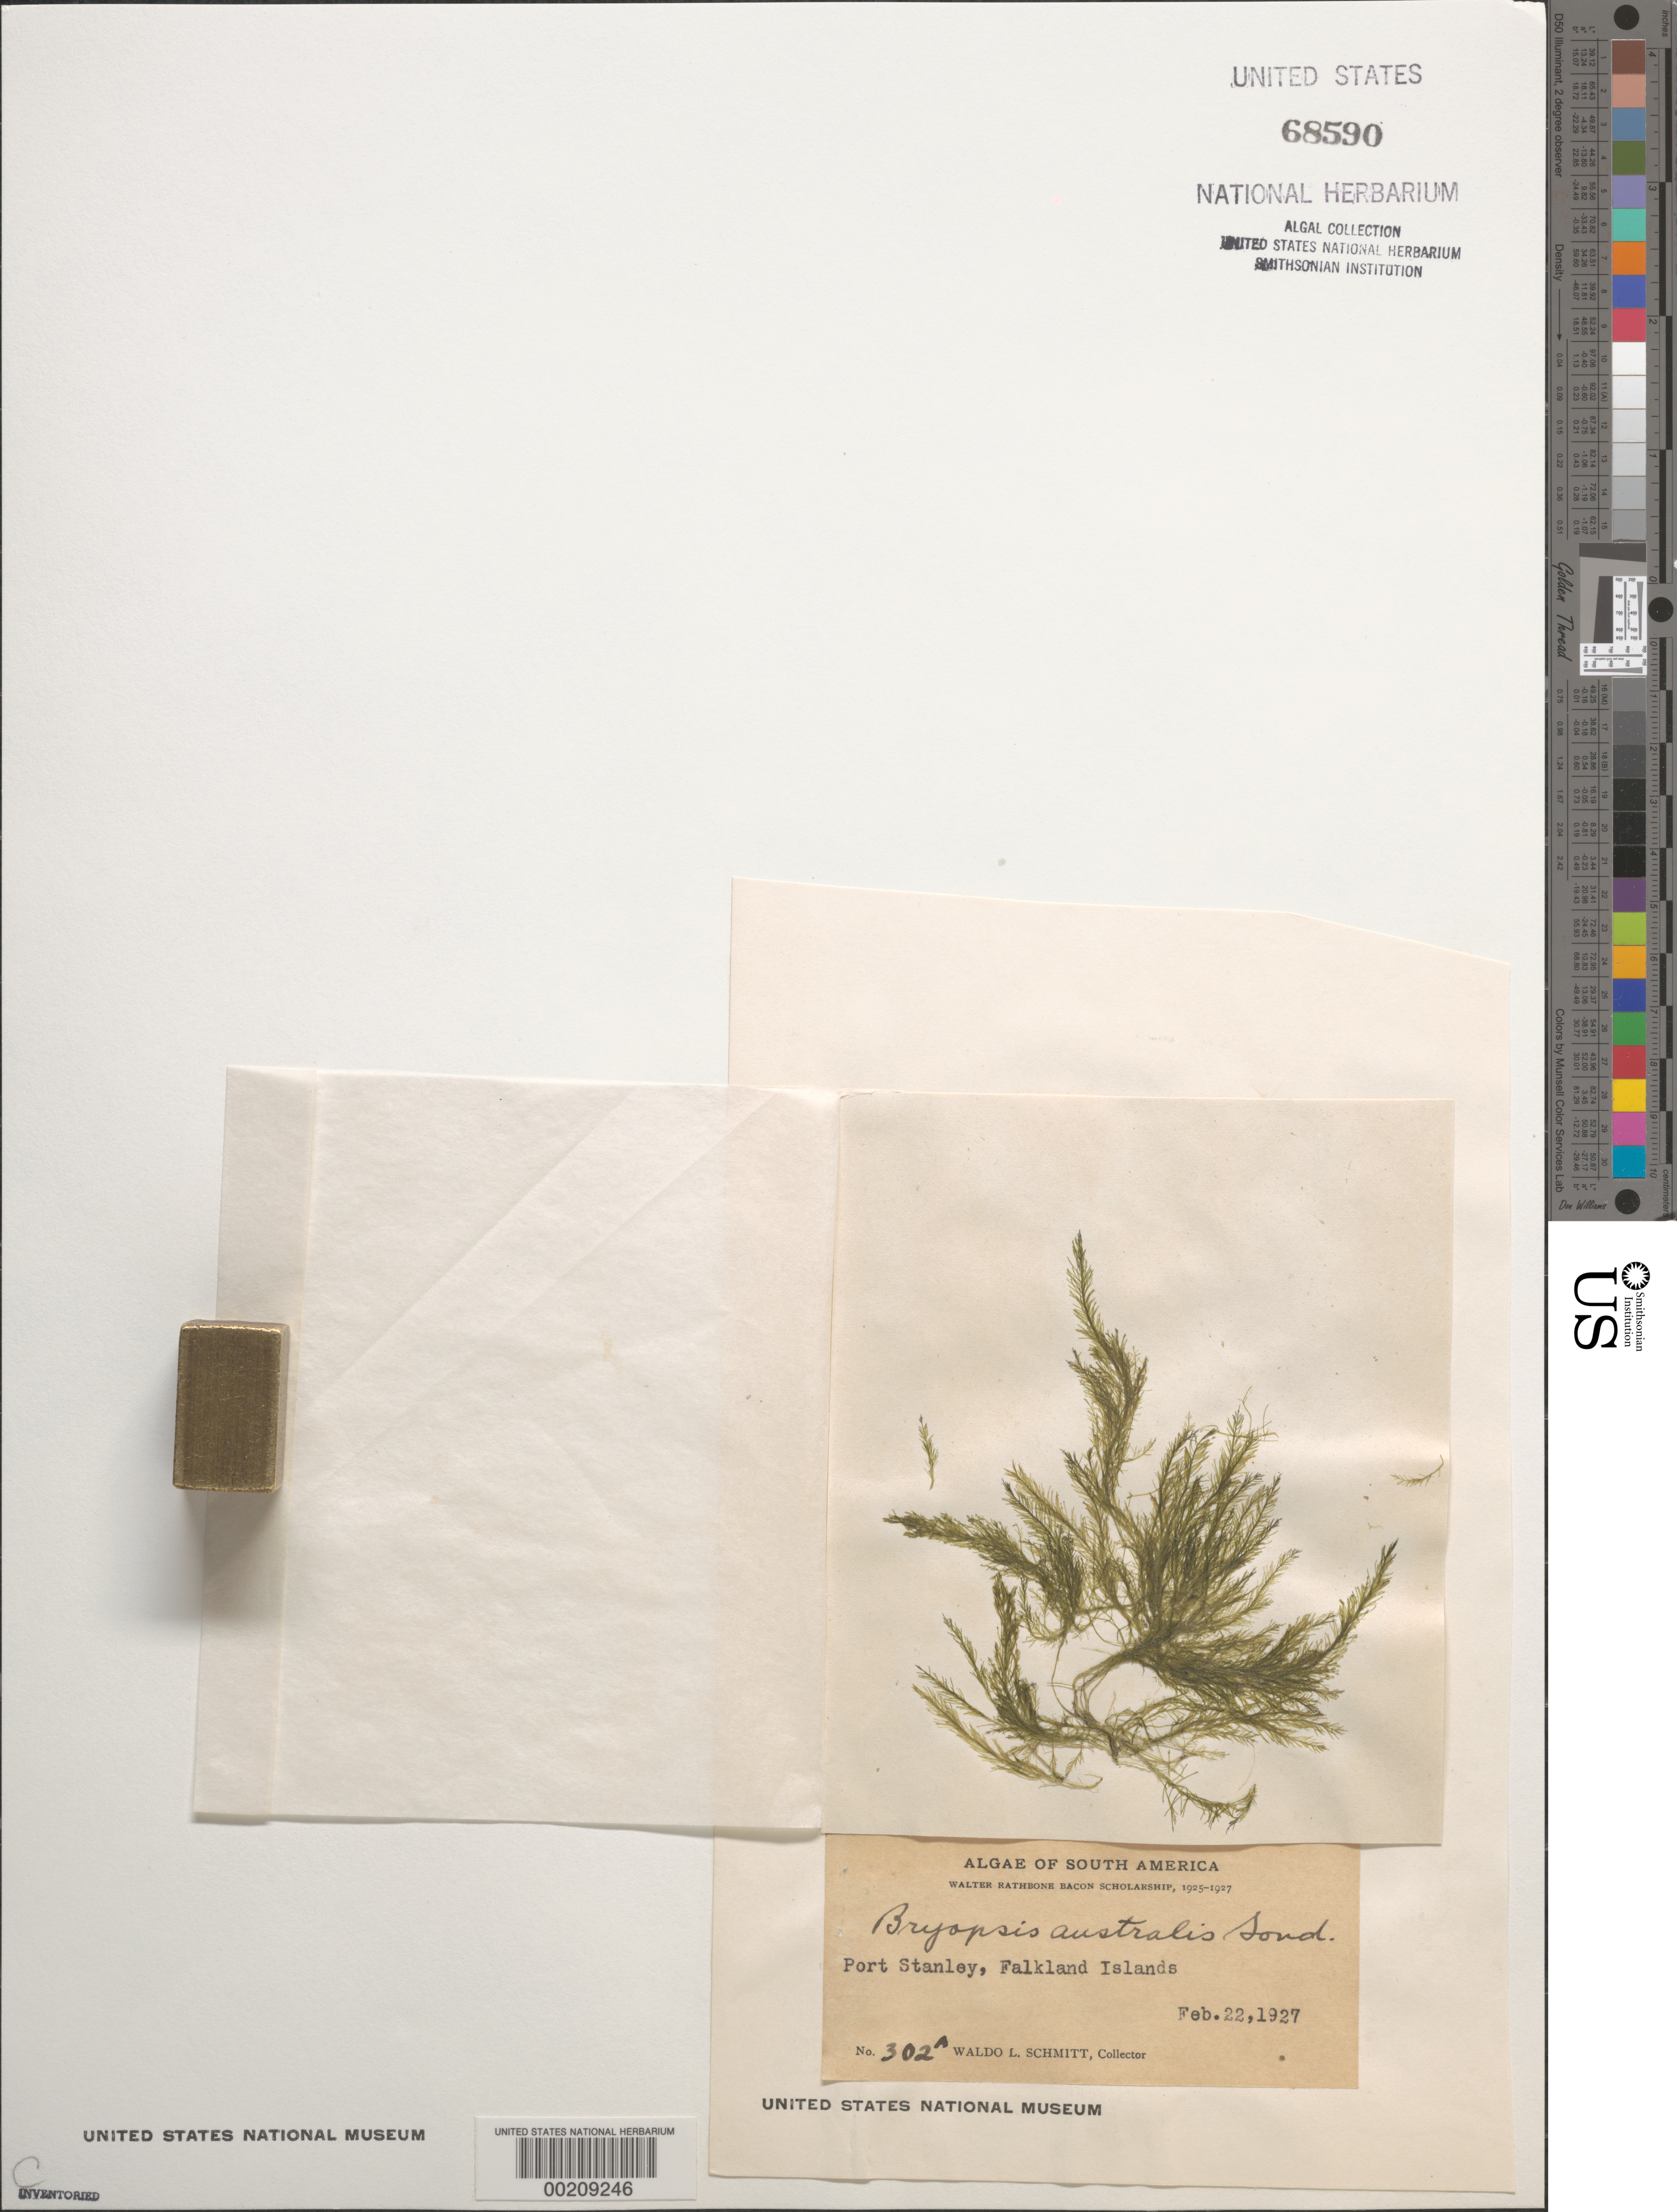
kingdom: Plantae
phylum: Chlorophyta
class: Ulvophyceae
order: Bryopsidales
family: Bryopsidaceae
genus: Bryopsis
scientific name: Bryopsis australis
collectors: W. L. Schmitt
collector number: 302a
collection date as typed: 22 Feb 1927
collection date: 1927-02-22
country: Falkland Islands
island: East Falkland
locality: Port Stanley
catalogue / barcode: US 68590